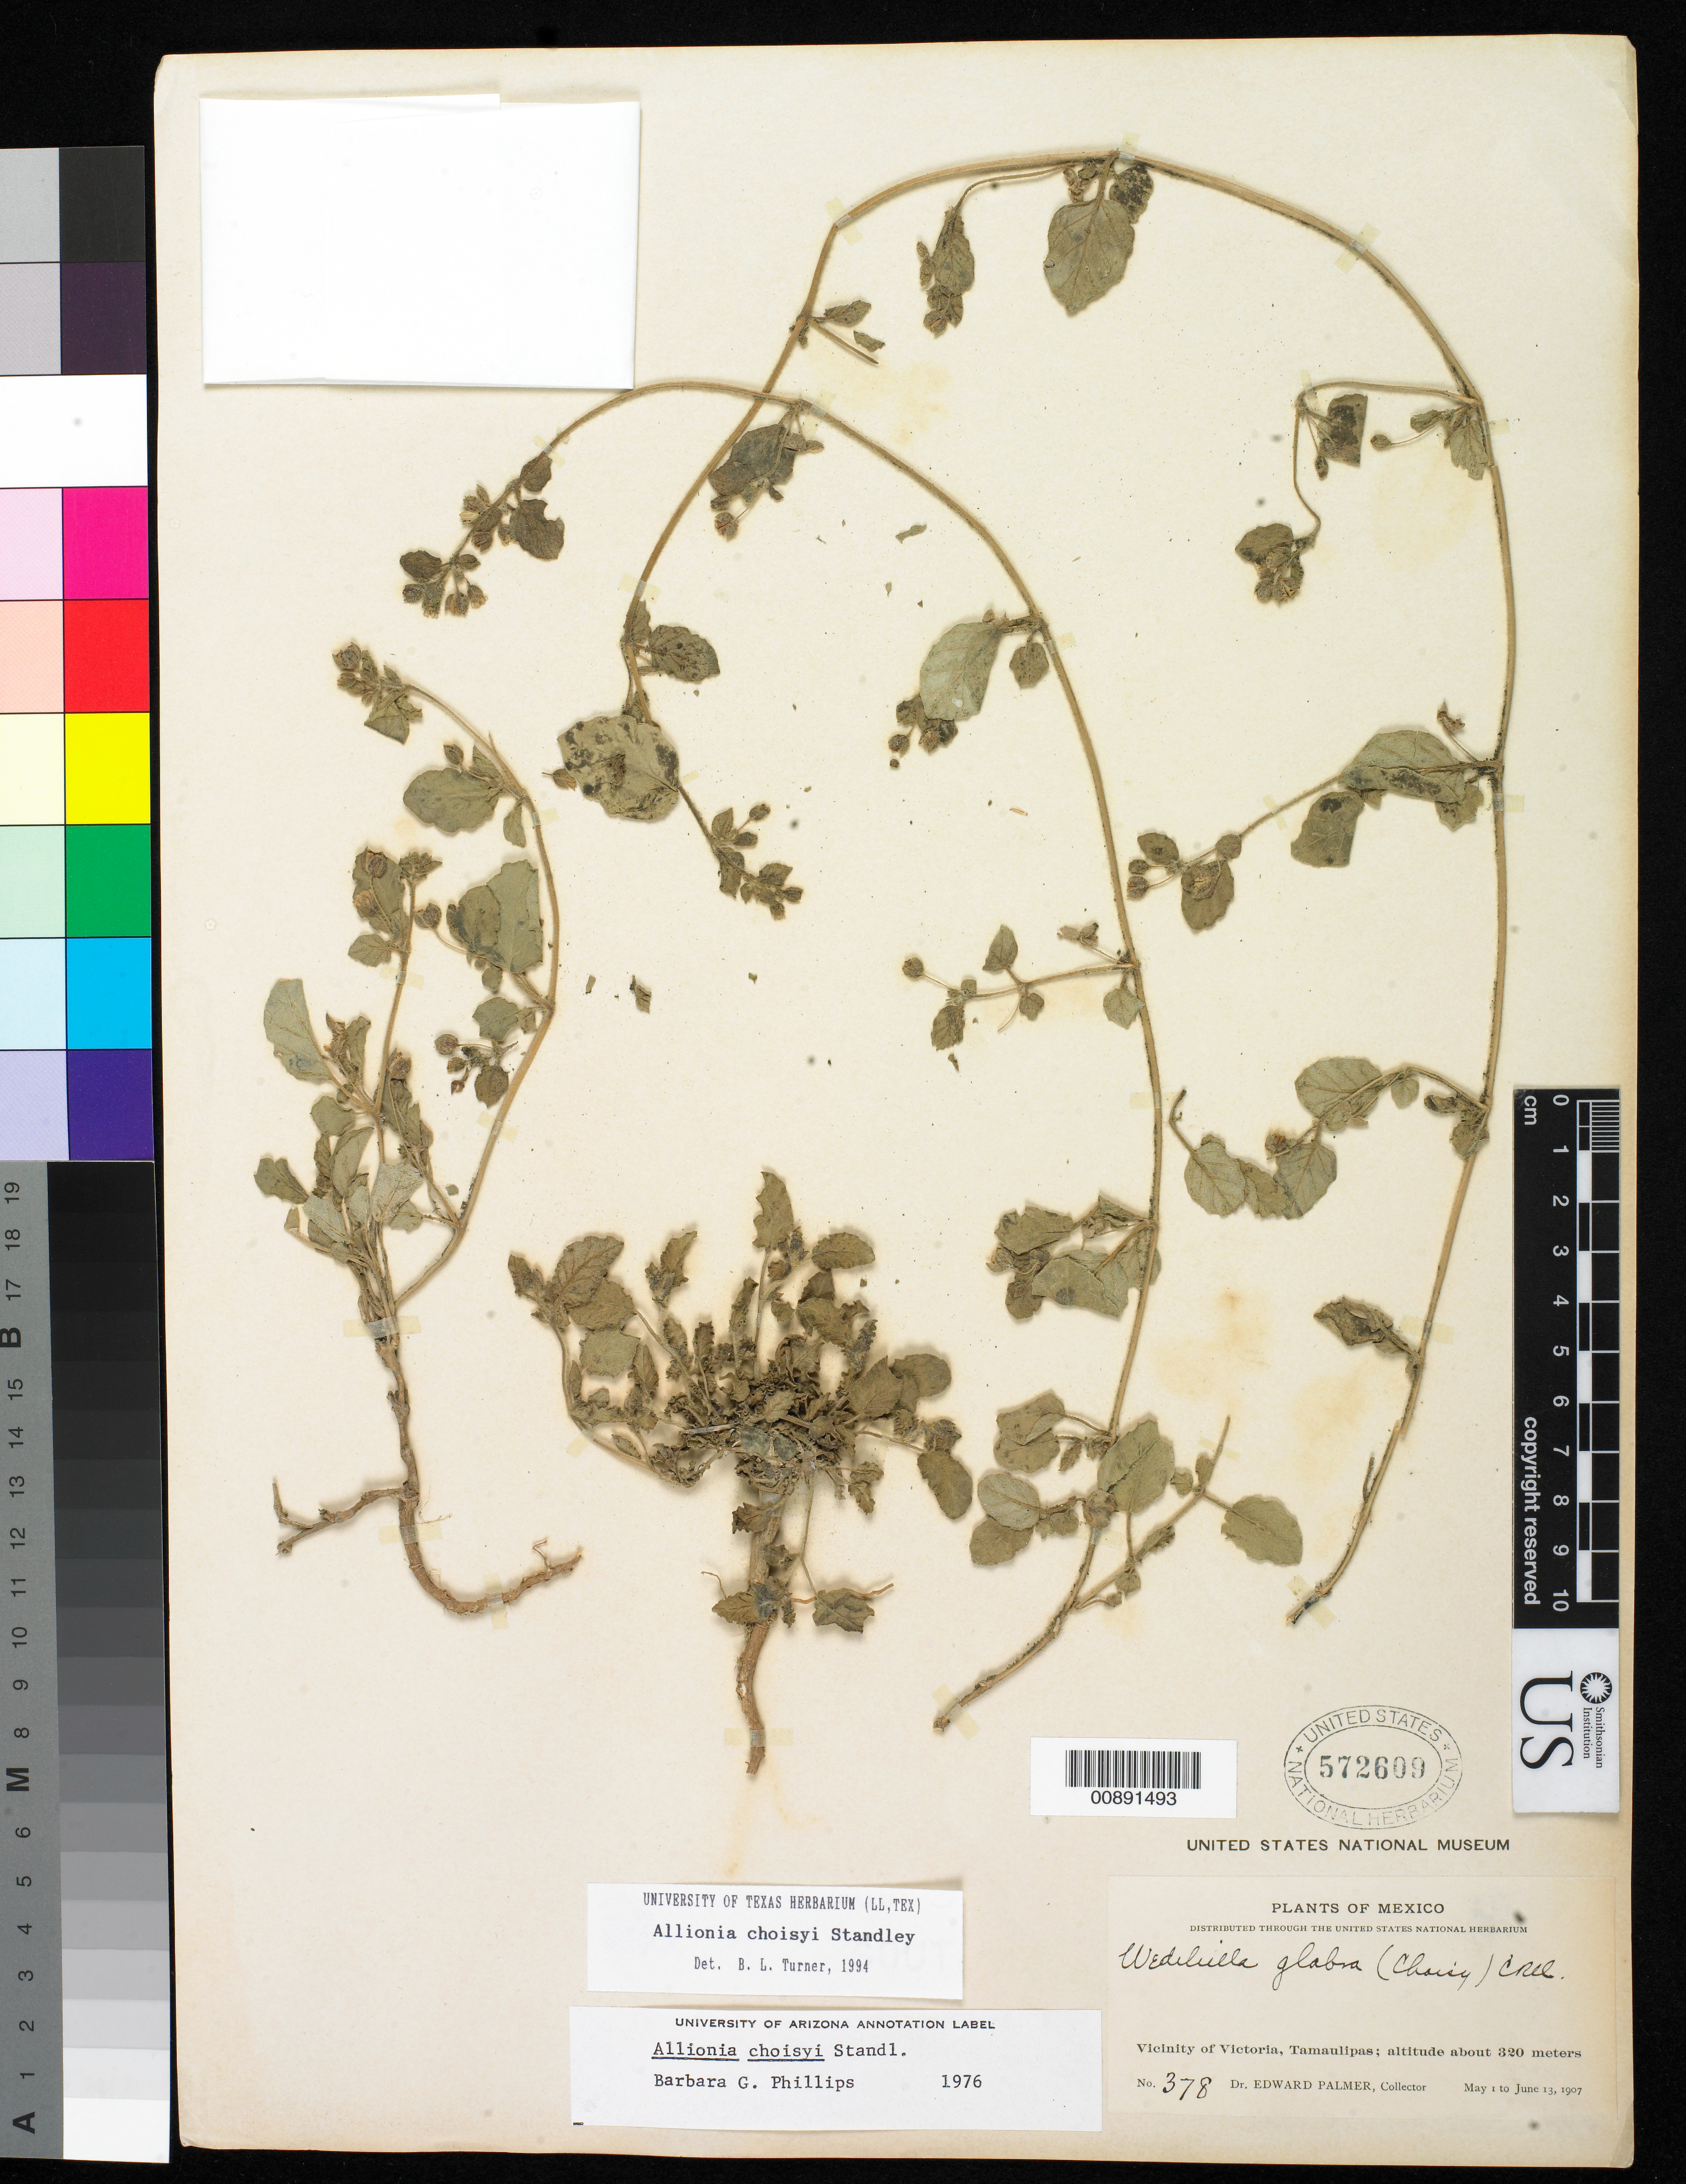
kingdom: Plantae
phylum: Tracheophyta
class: Magnoliopsida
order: Caryophyllales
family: Nyctaginaceae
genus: Allionia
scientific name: Allionia choisyi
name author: Standl.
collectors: E. Palmer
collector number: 378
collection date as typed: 01 May 1907 to 13 Jun 1907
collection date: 1907-05-01/1907-06-13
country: Mexico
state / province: Tamaulipas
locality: Vicinity of Victoria.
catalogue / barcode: US 572609